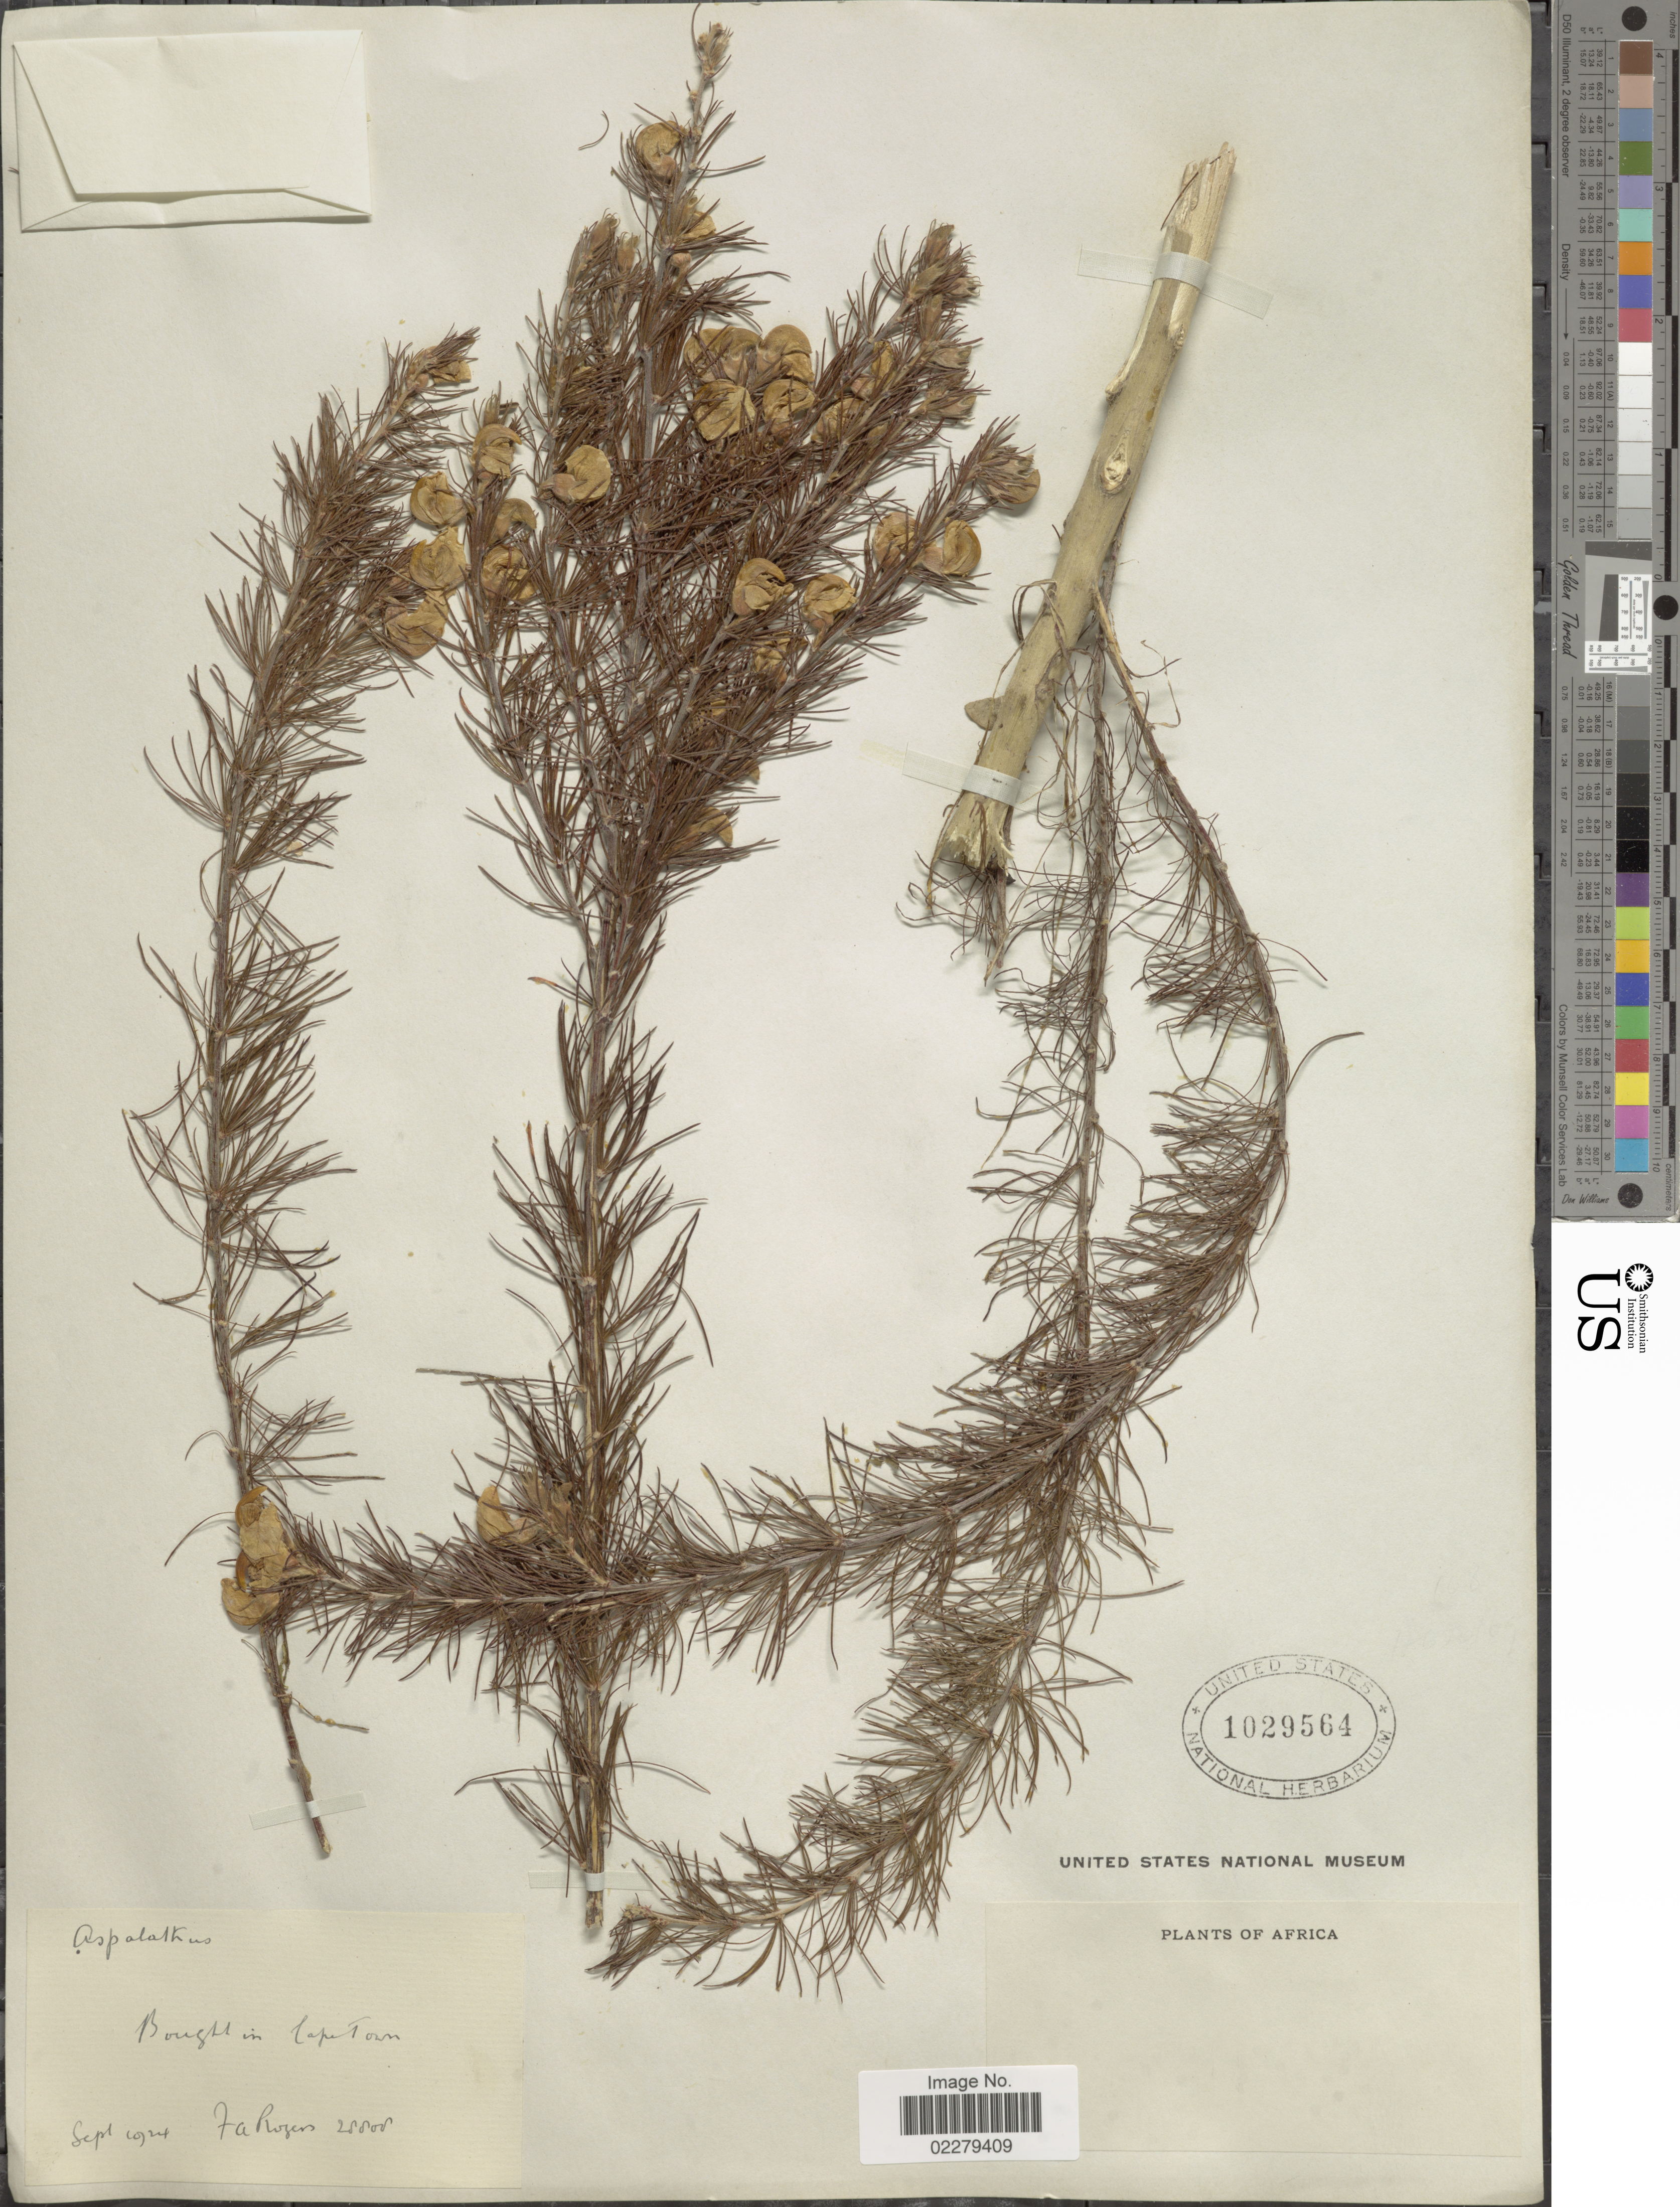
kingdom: Plantae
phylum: Tracheophyta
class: Magnoliopsida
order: Fabales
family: Fabaceae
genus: Aspalathus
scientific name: Aspalathus sp.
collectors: F. A. Rogers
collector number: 28808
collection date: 1924-09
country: South Africa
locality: Africa, Cape Town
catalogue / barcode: US 1029564